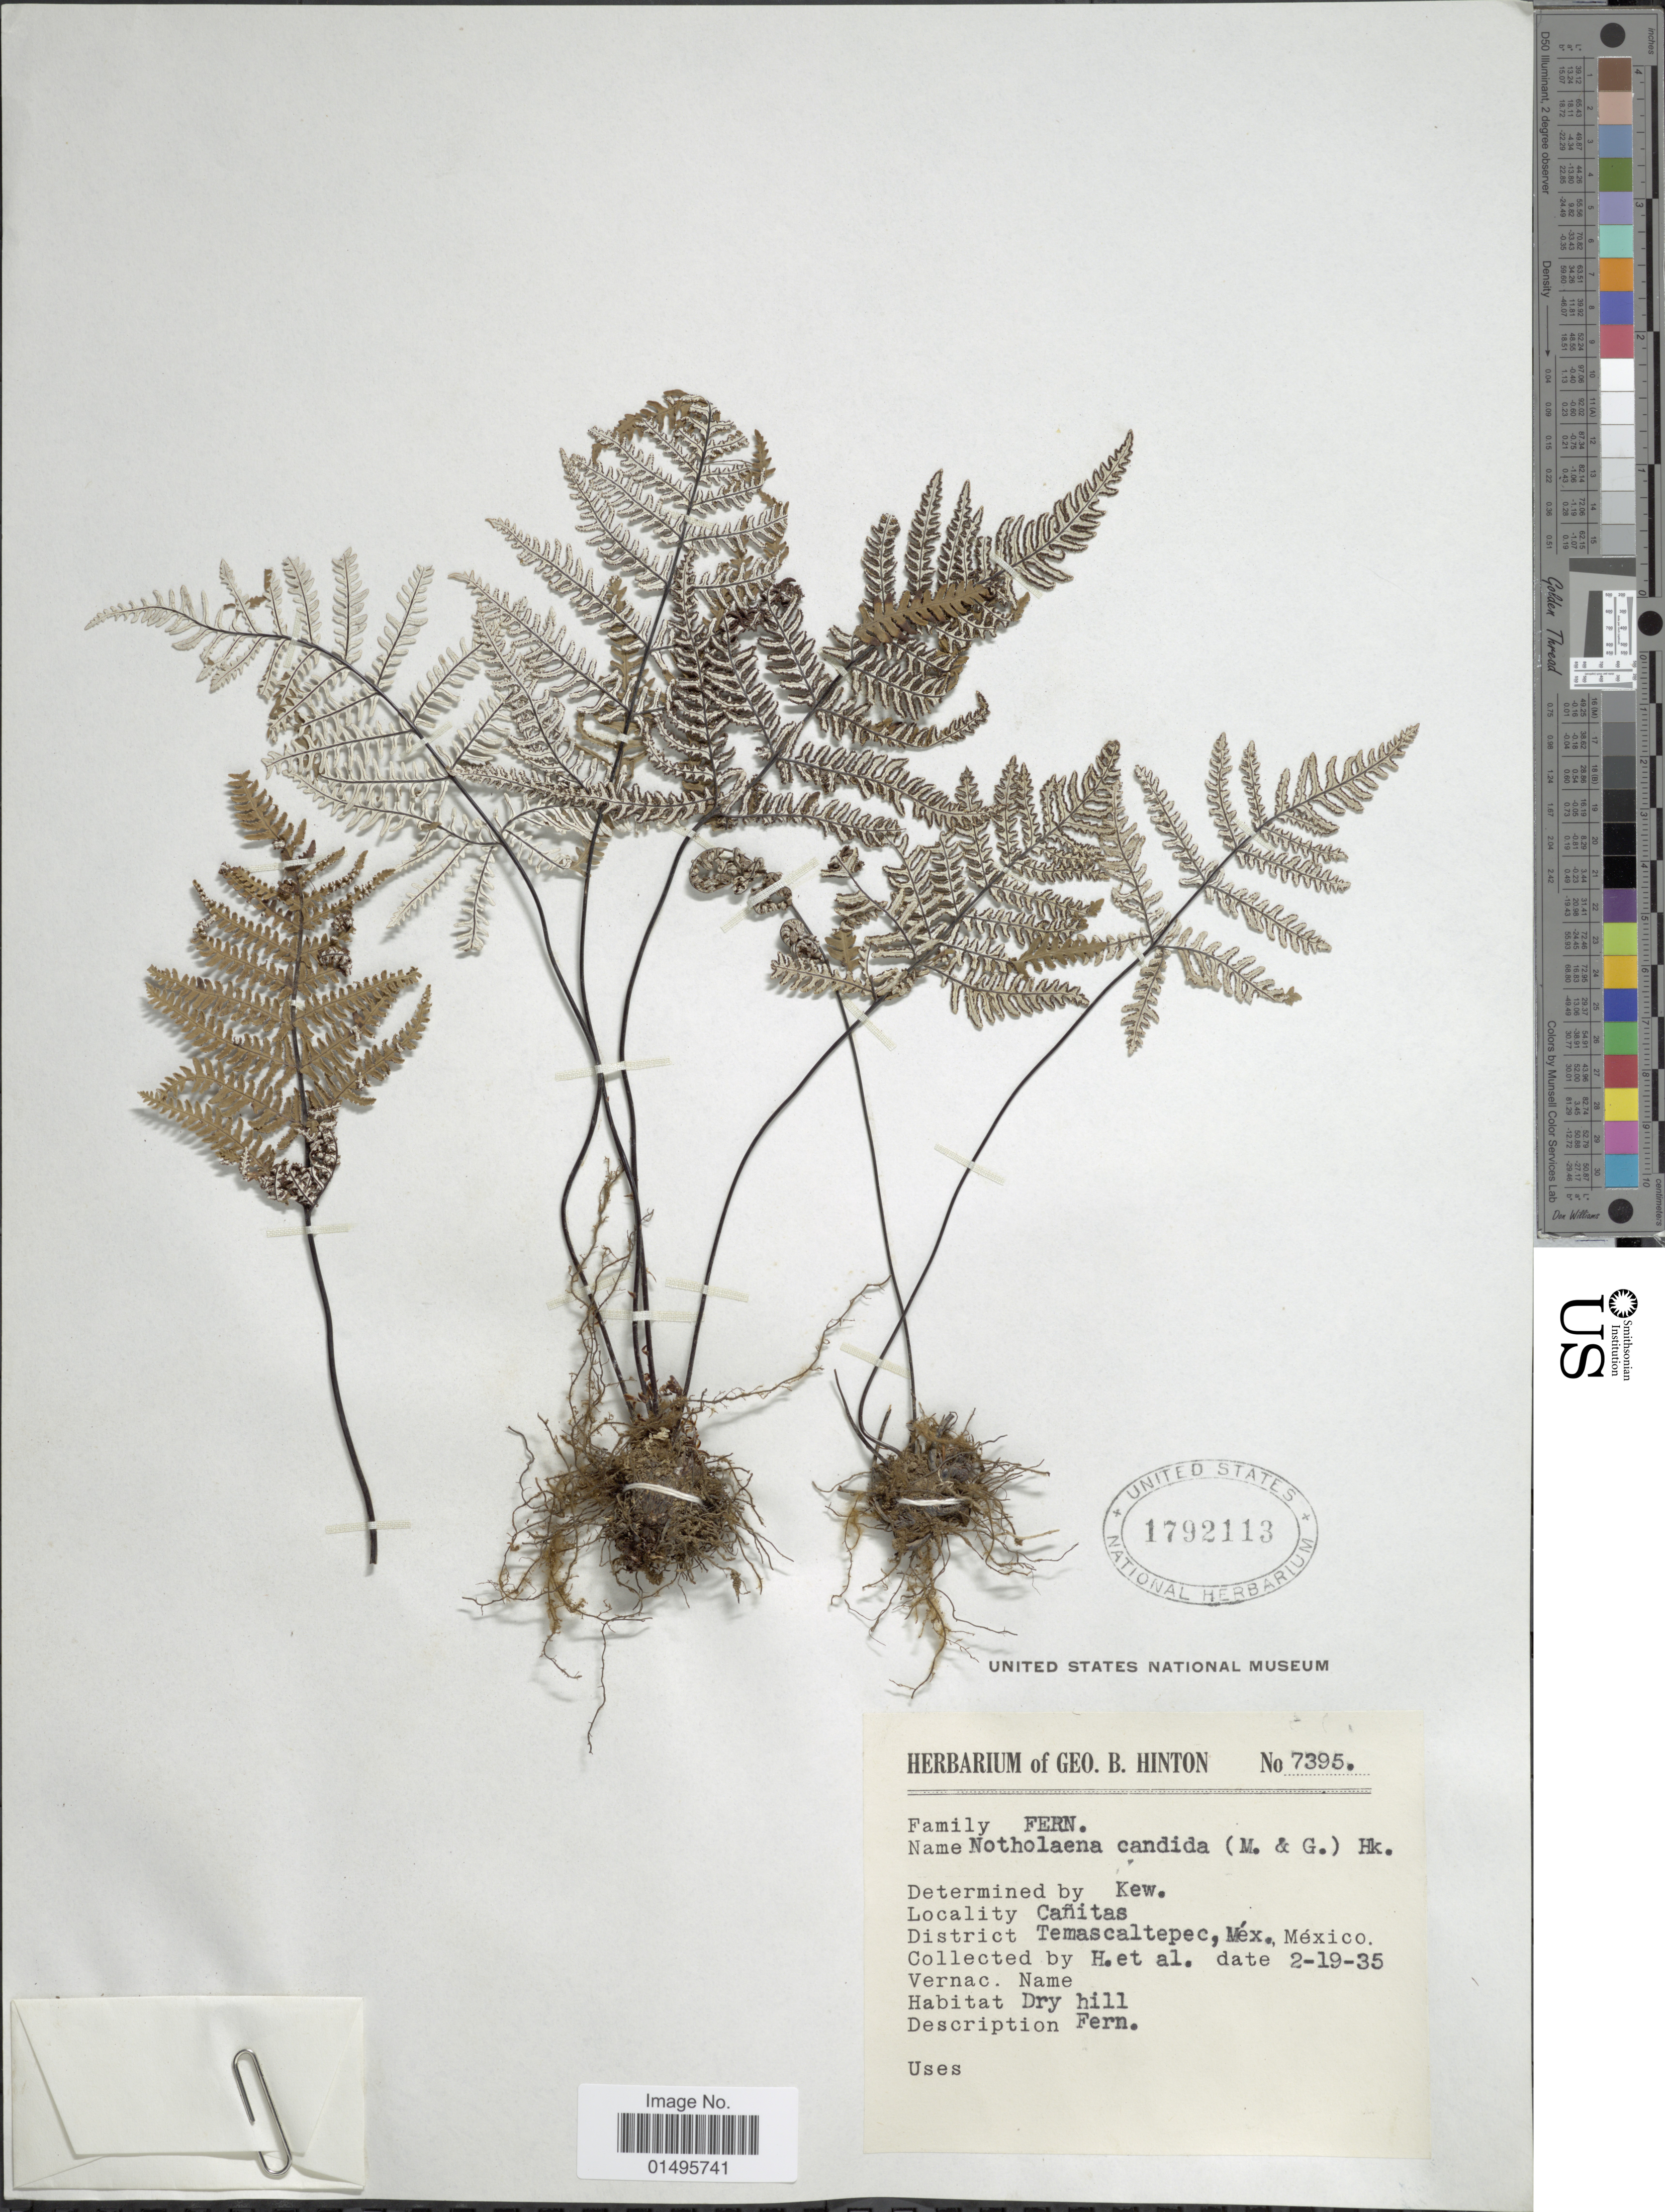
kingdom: Plantae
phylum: Tracheophyta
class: Polypodiopsida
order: Polypodiales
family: Pteridaceae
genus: Notholaena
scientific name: Notholaena candida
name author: (M. Martens) Hook.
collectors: G. B. Hinton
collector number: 7395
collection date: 1935-02-19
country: Mexico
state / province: México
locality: Canitas, Temascaltepec, Mexico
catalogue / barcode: US 1792113